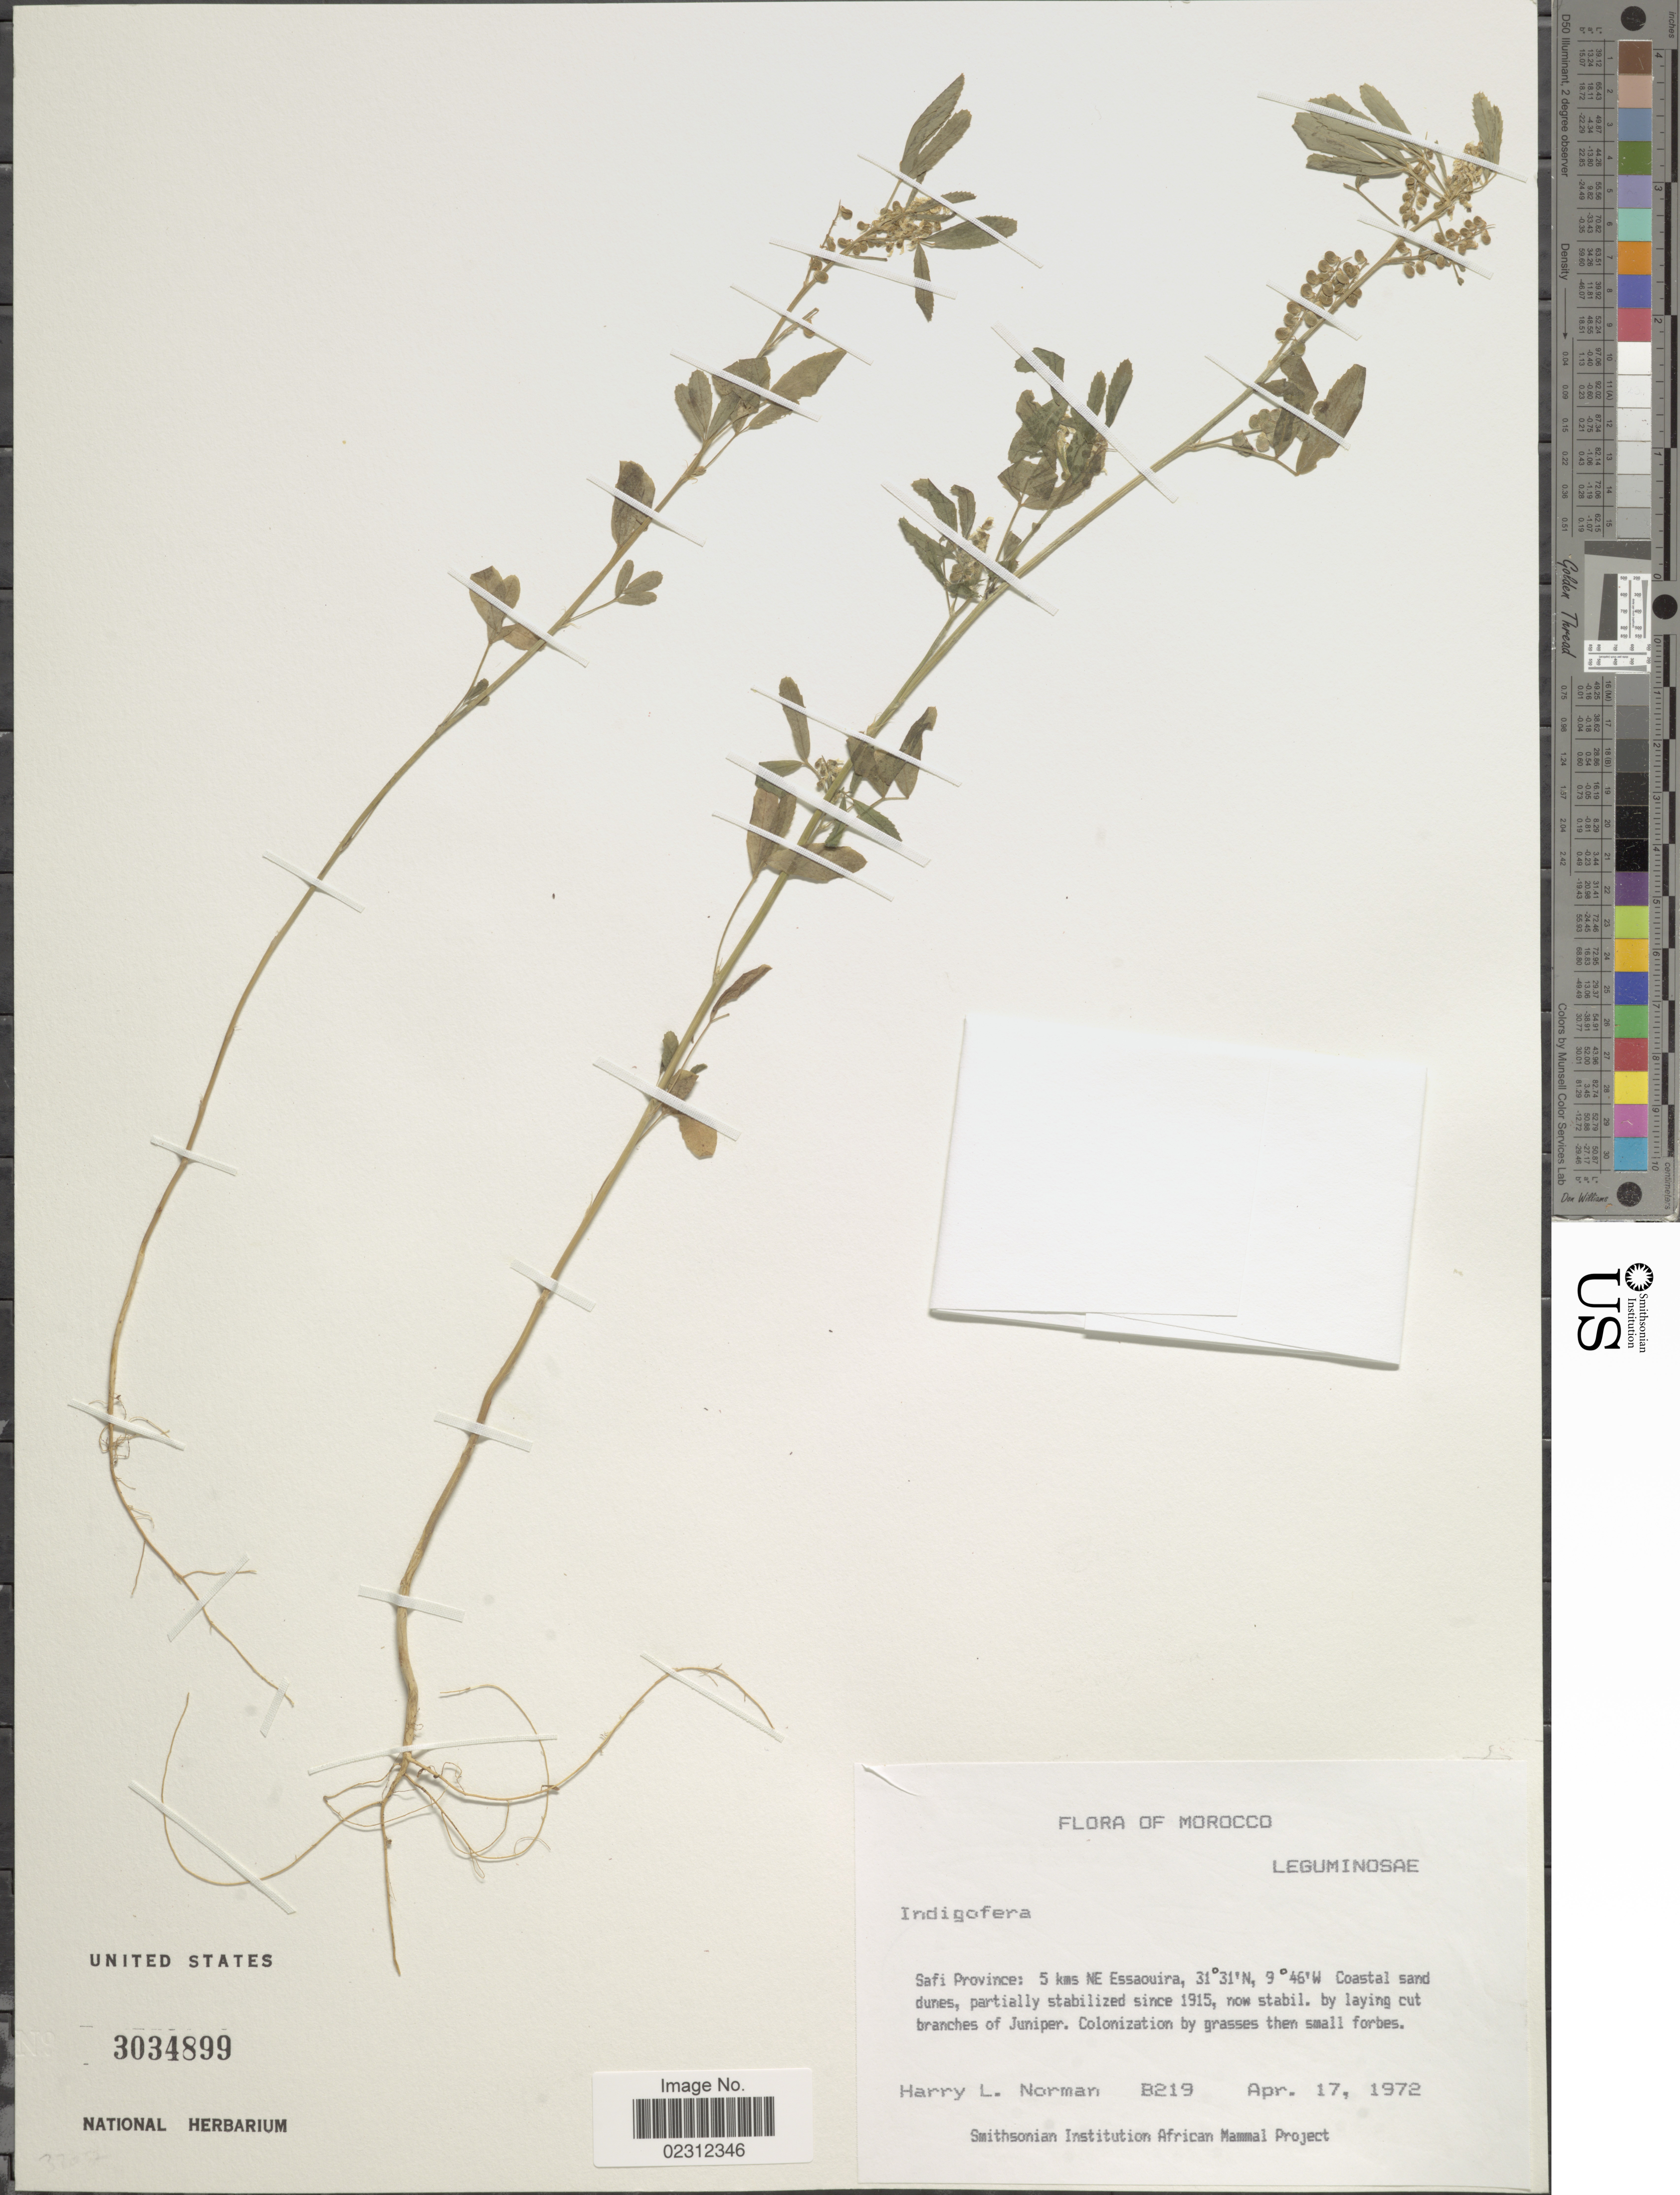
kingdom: Plantae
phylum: Tracheophyta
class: Magnoliopsida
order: Fabales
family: Fabaceae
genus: Indigofera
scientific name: Indigofera sp.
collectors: Norman, H.L.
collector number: B219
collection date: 1972-04-17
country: Morocco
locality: Safi Province: 5 kms NE Essaouira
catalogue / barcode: US 3034899